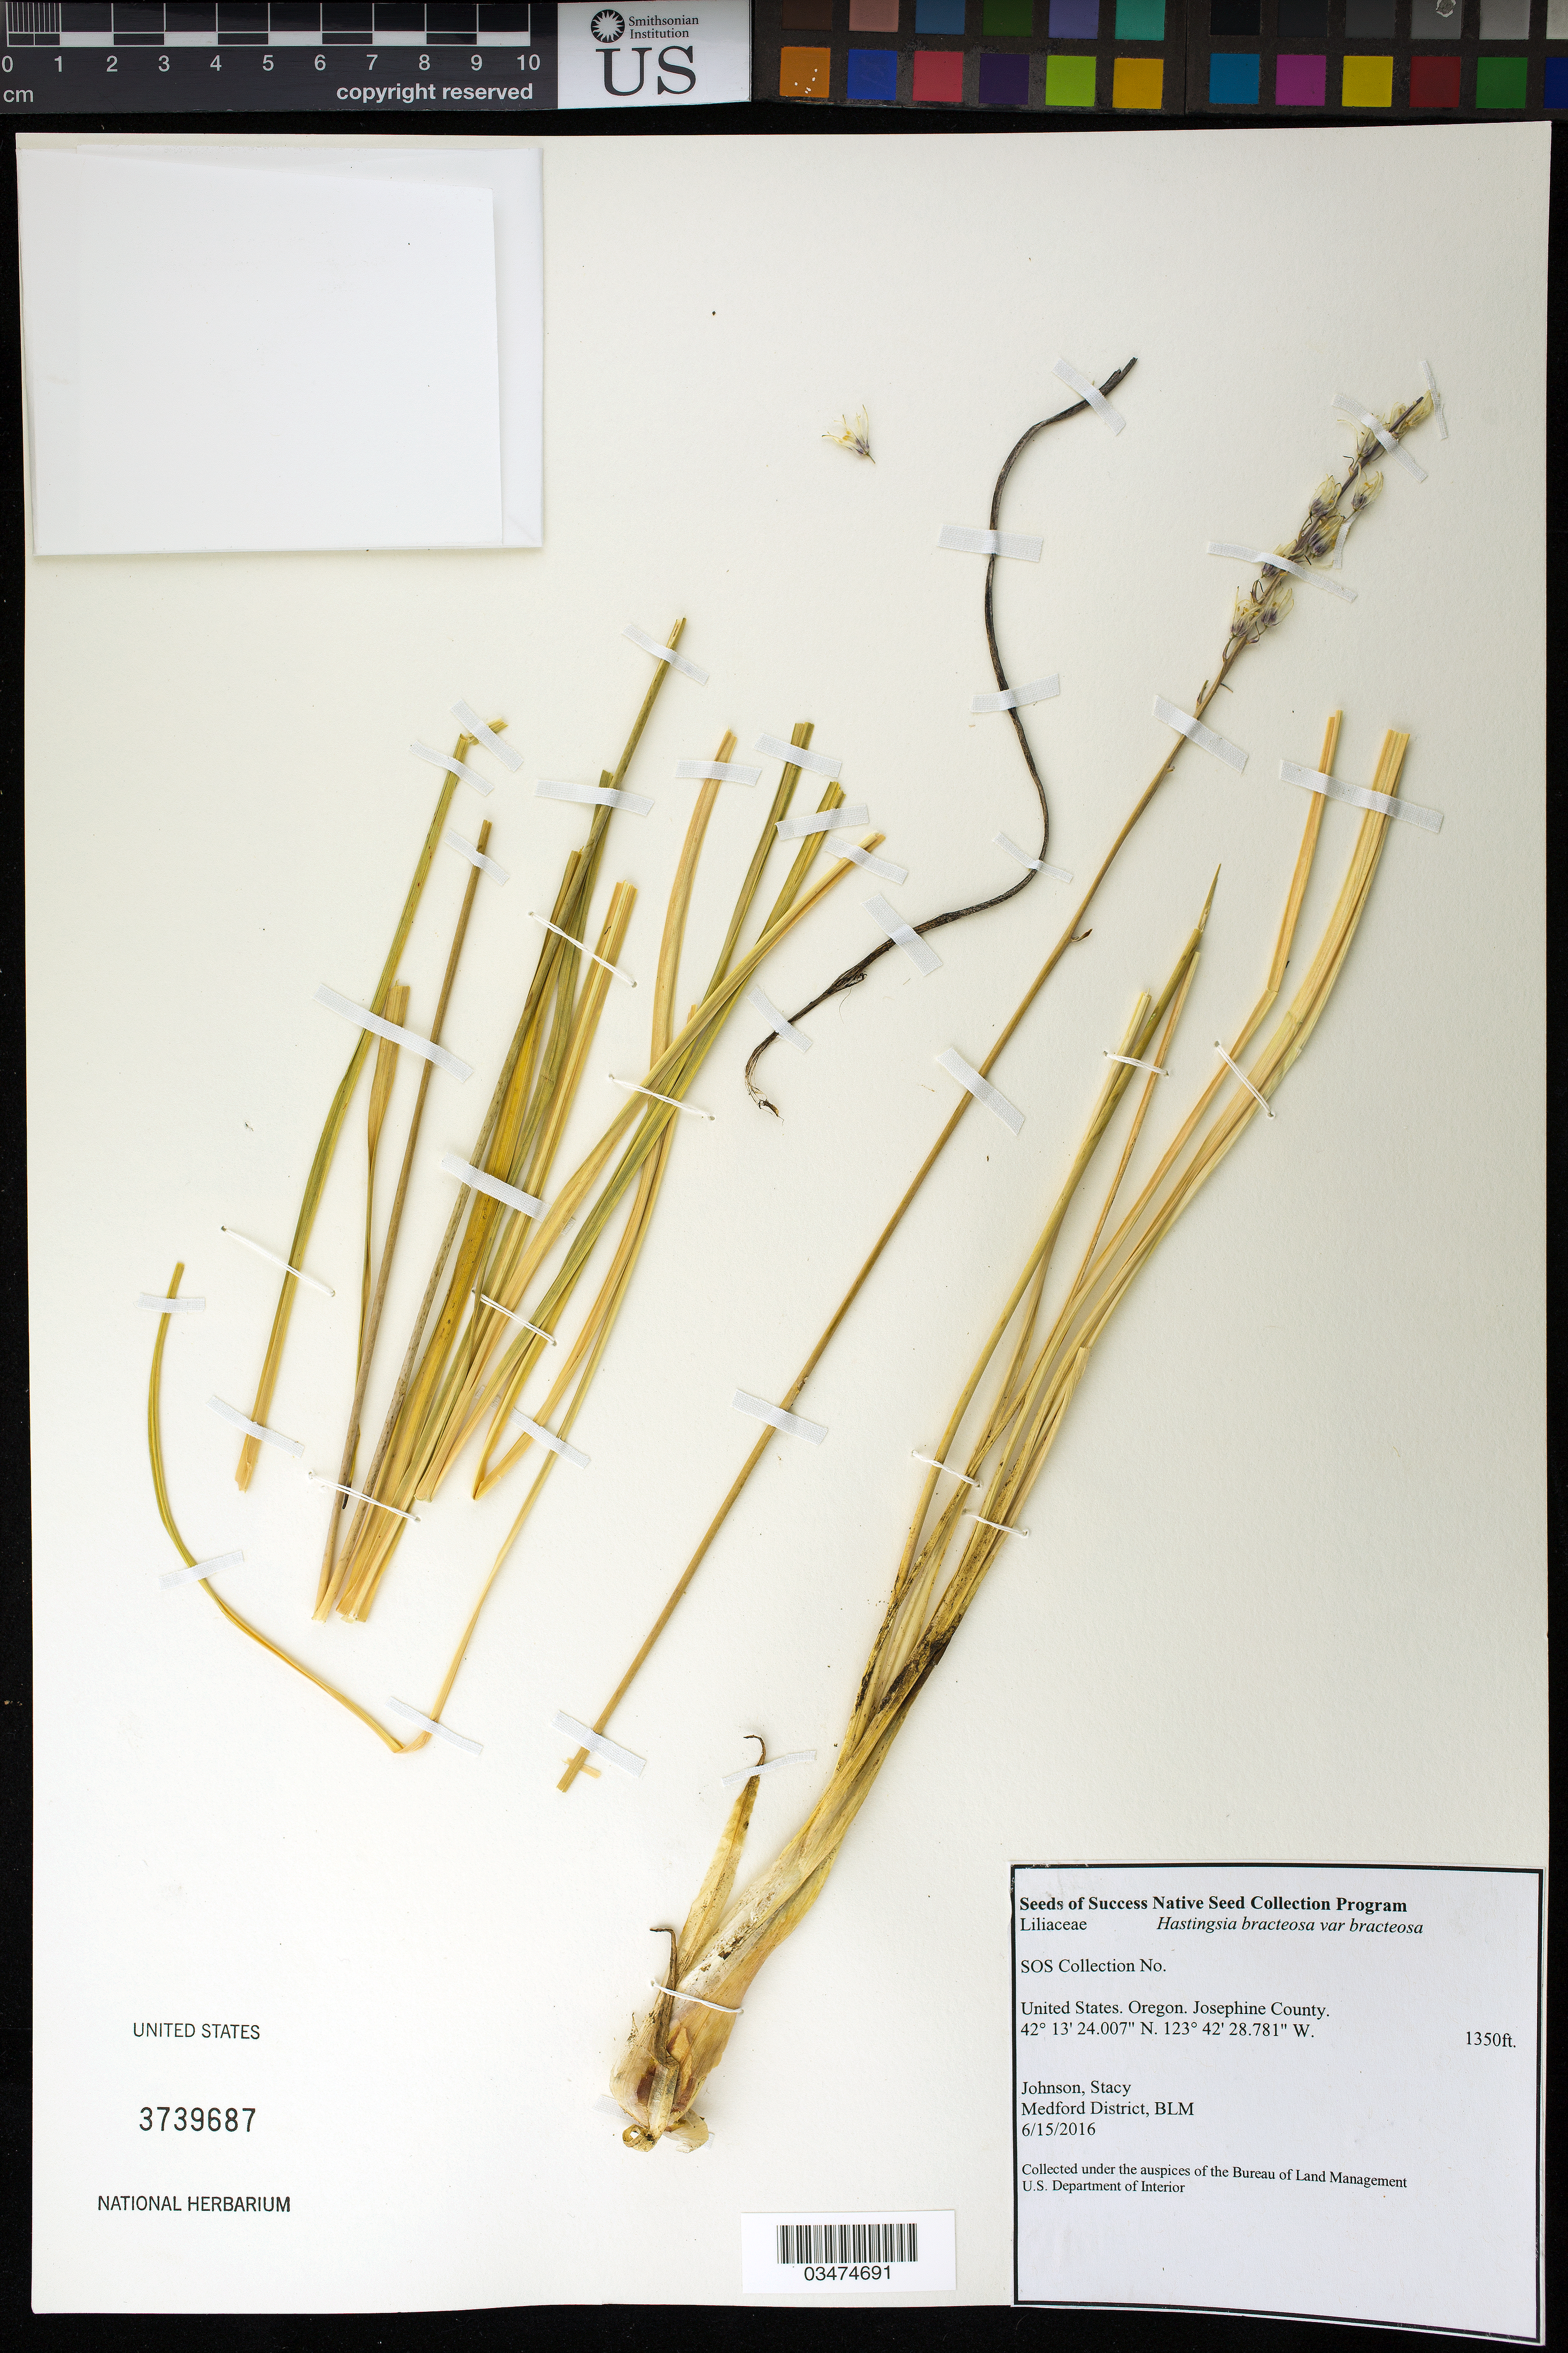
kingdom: Plantae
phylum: Tracheophyta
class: Liliopsida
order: Asparagales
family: Asparagaceae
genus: Hastingsia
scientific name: Hastingsia bracteosa var. bracteosa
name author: S. Watson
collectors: S. Johnson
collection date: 2016-06-15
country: United States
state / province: Oregon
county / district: Josephine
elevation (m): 411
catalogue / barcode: US 3739687